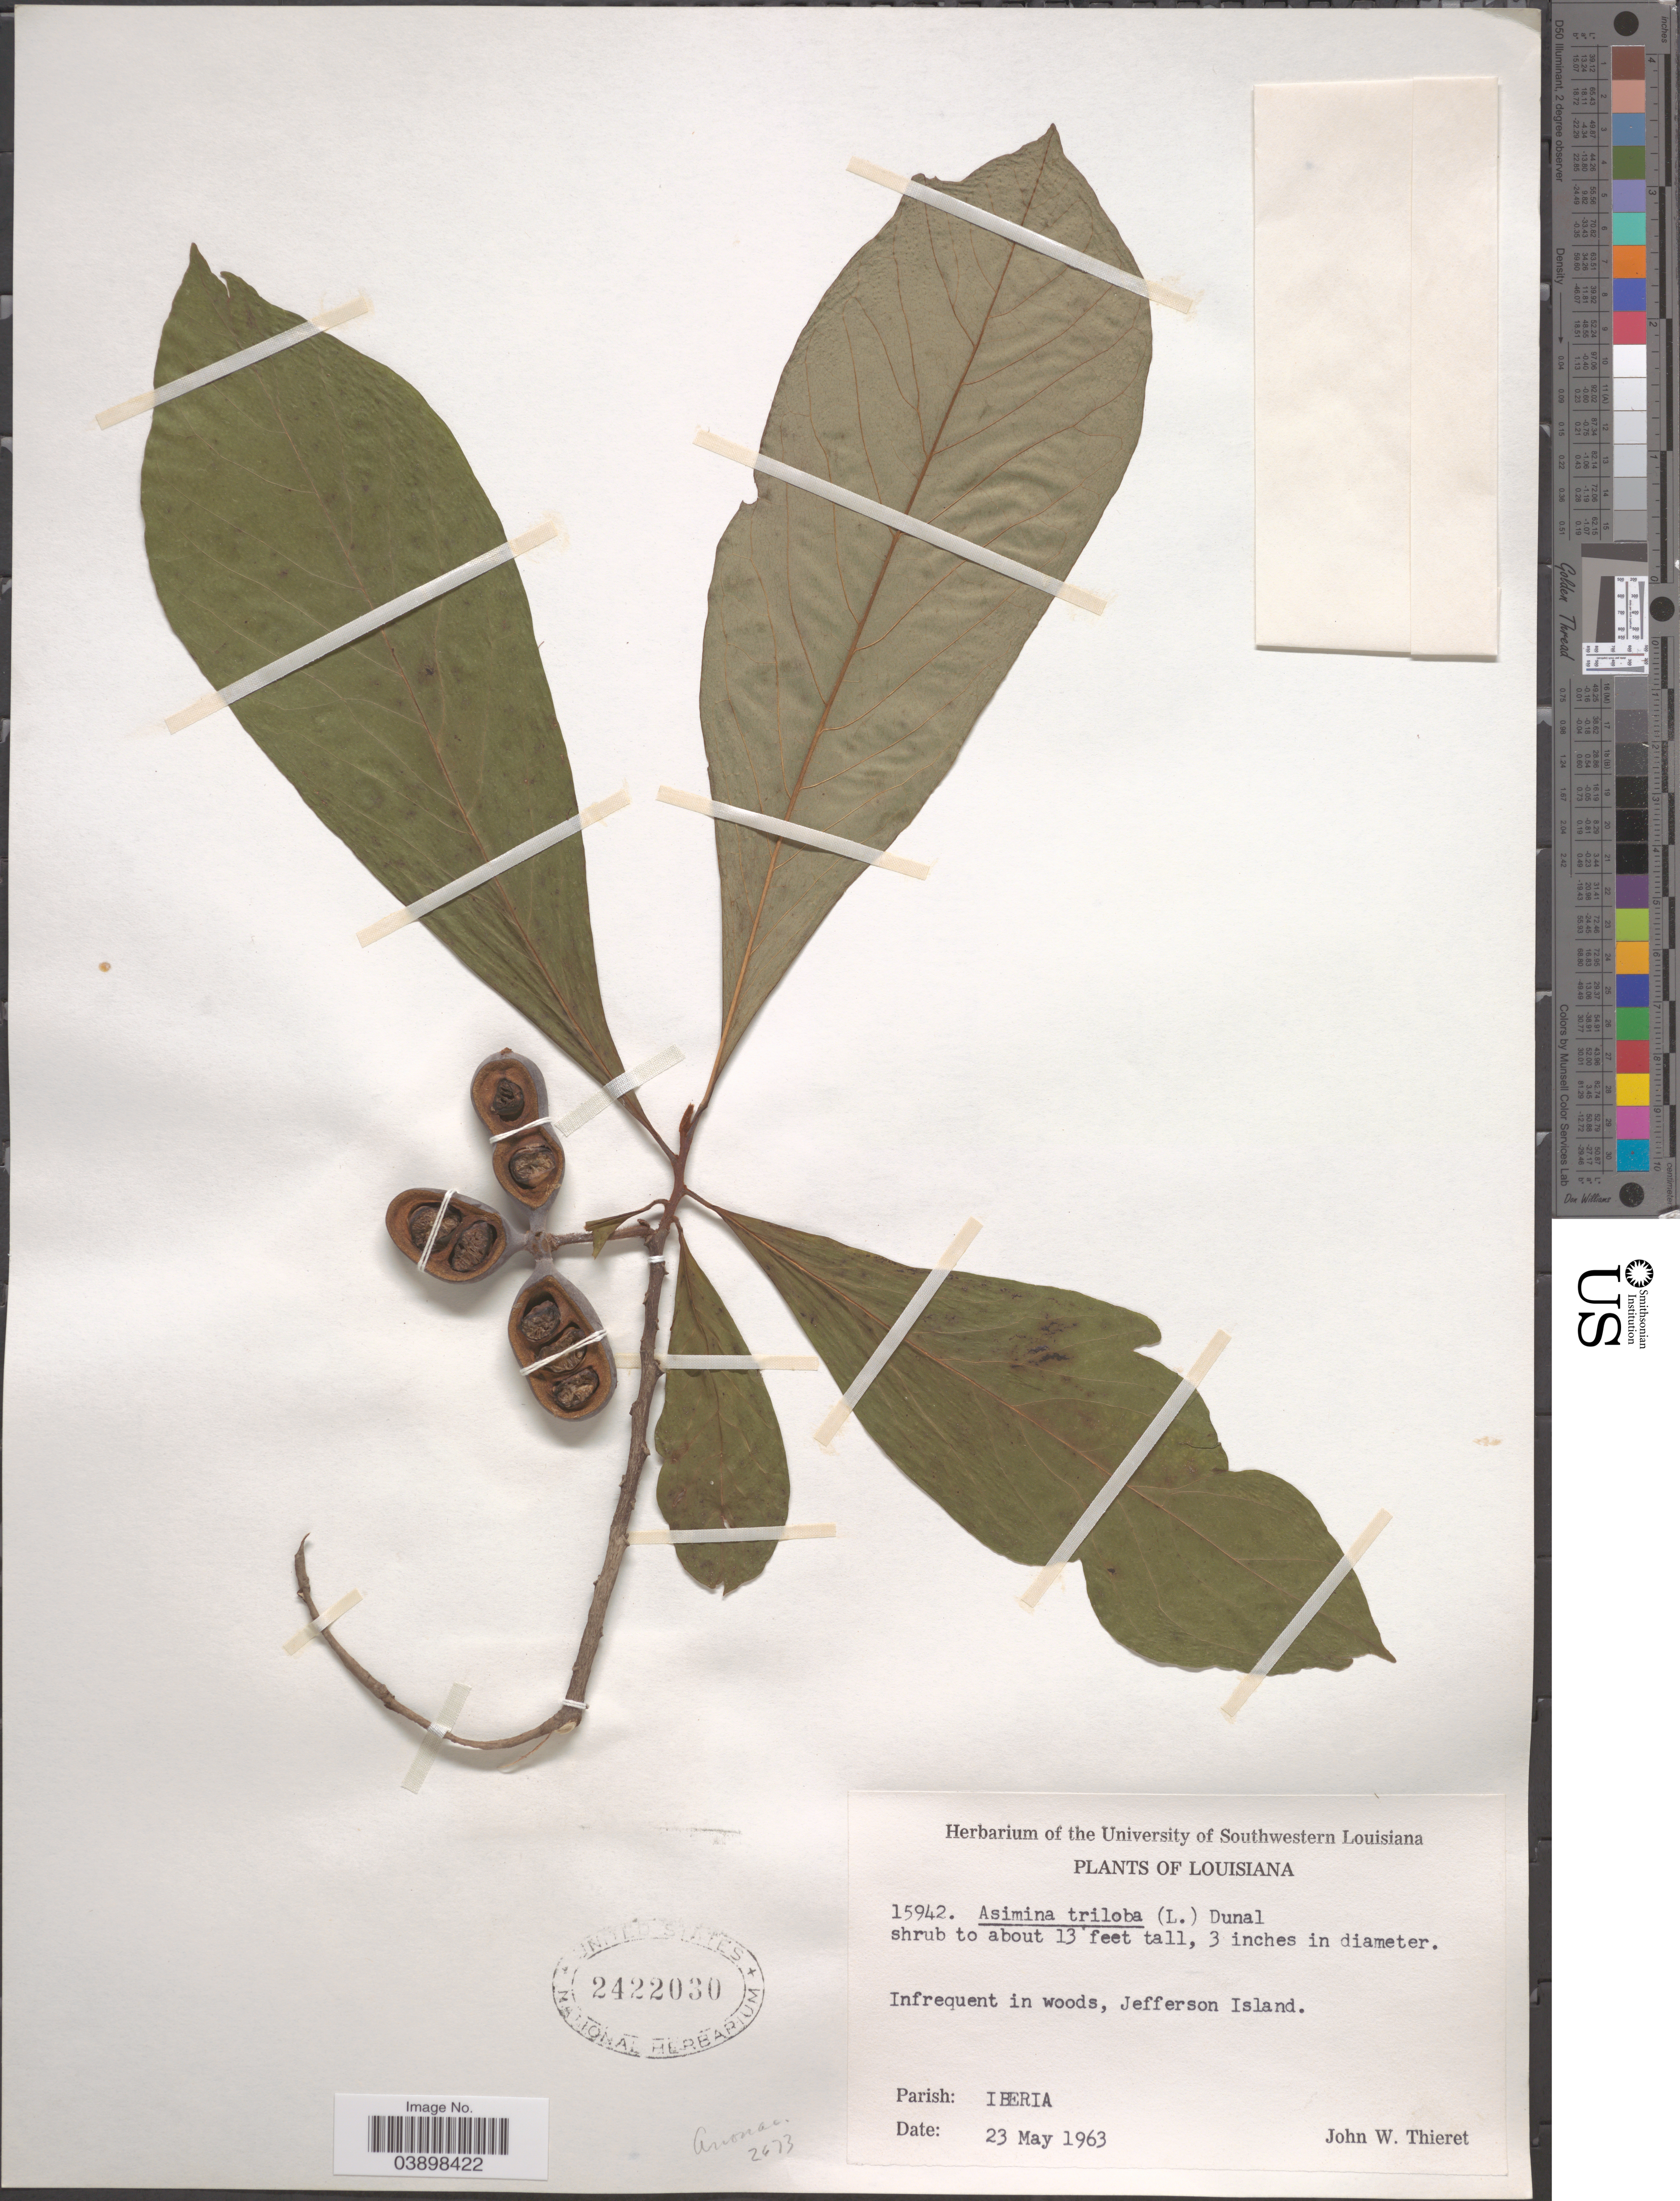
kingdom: Plantae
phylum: Tracheophyta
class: Magnoliopsida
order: Magnoliales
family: Annonaceae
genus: Asimina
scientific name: Asimina triloba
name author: (L.) Dunal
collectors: J. W. Thieret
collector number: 15942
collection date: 1963-05-23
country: United States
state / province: Louisiana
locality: Jefferson Island. Parish: Iberia.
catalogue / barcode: US 2422030